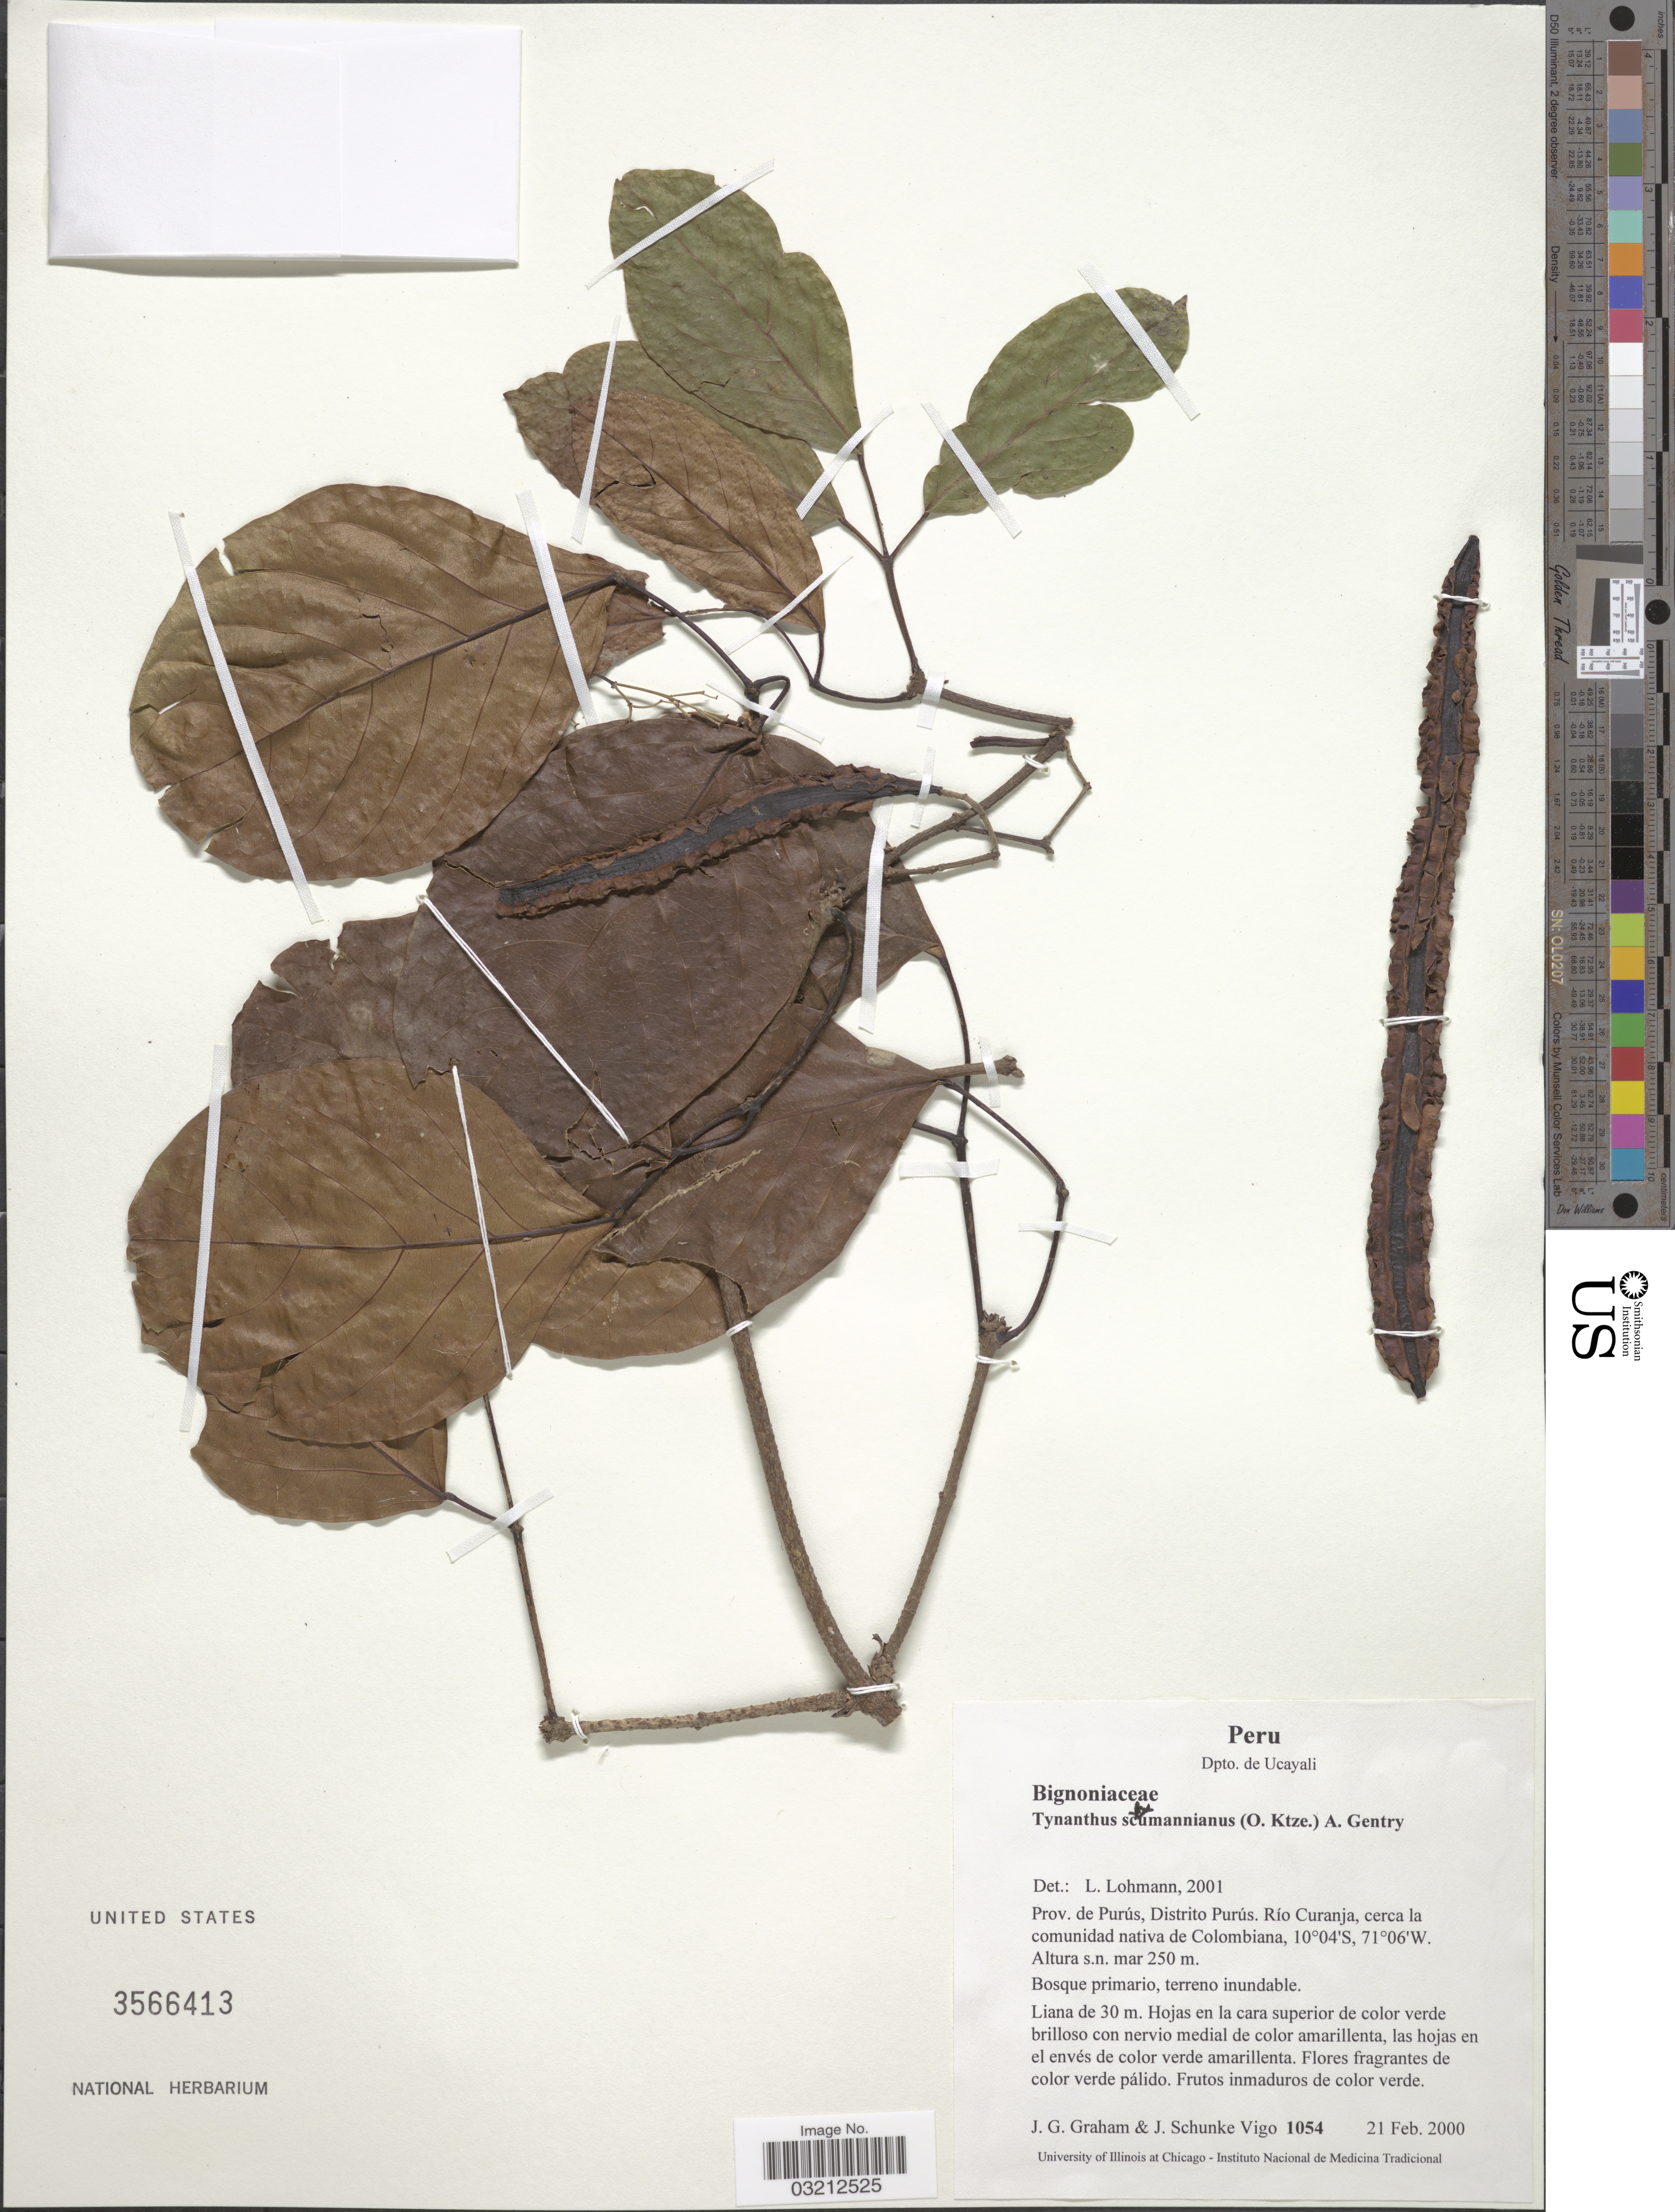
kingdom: Plantae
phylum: Tracheophyta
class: Magnoliopsida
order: Lamiales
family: Bignoniaceae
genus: Tynanthus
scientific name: Tynanthus schumannianus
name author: (Kuntze) A.H. Gentry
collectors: J. Graham & J. Schunke Vigo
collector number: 1054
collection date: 2000-02-21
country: Peru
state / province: Ucayali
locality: Dpto. de Ucayali. Prov. de Purús, Distrito Purús, Río Curanja.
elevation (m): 250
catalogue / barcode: US 3566413